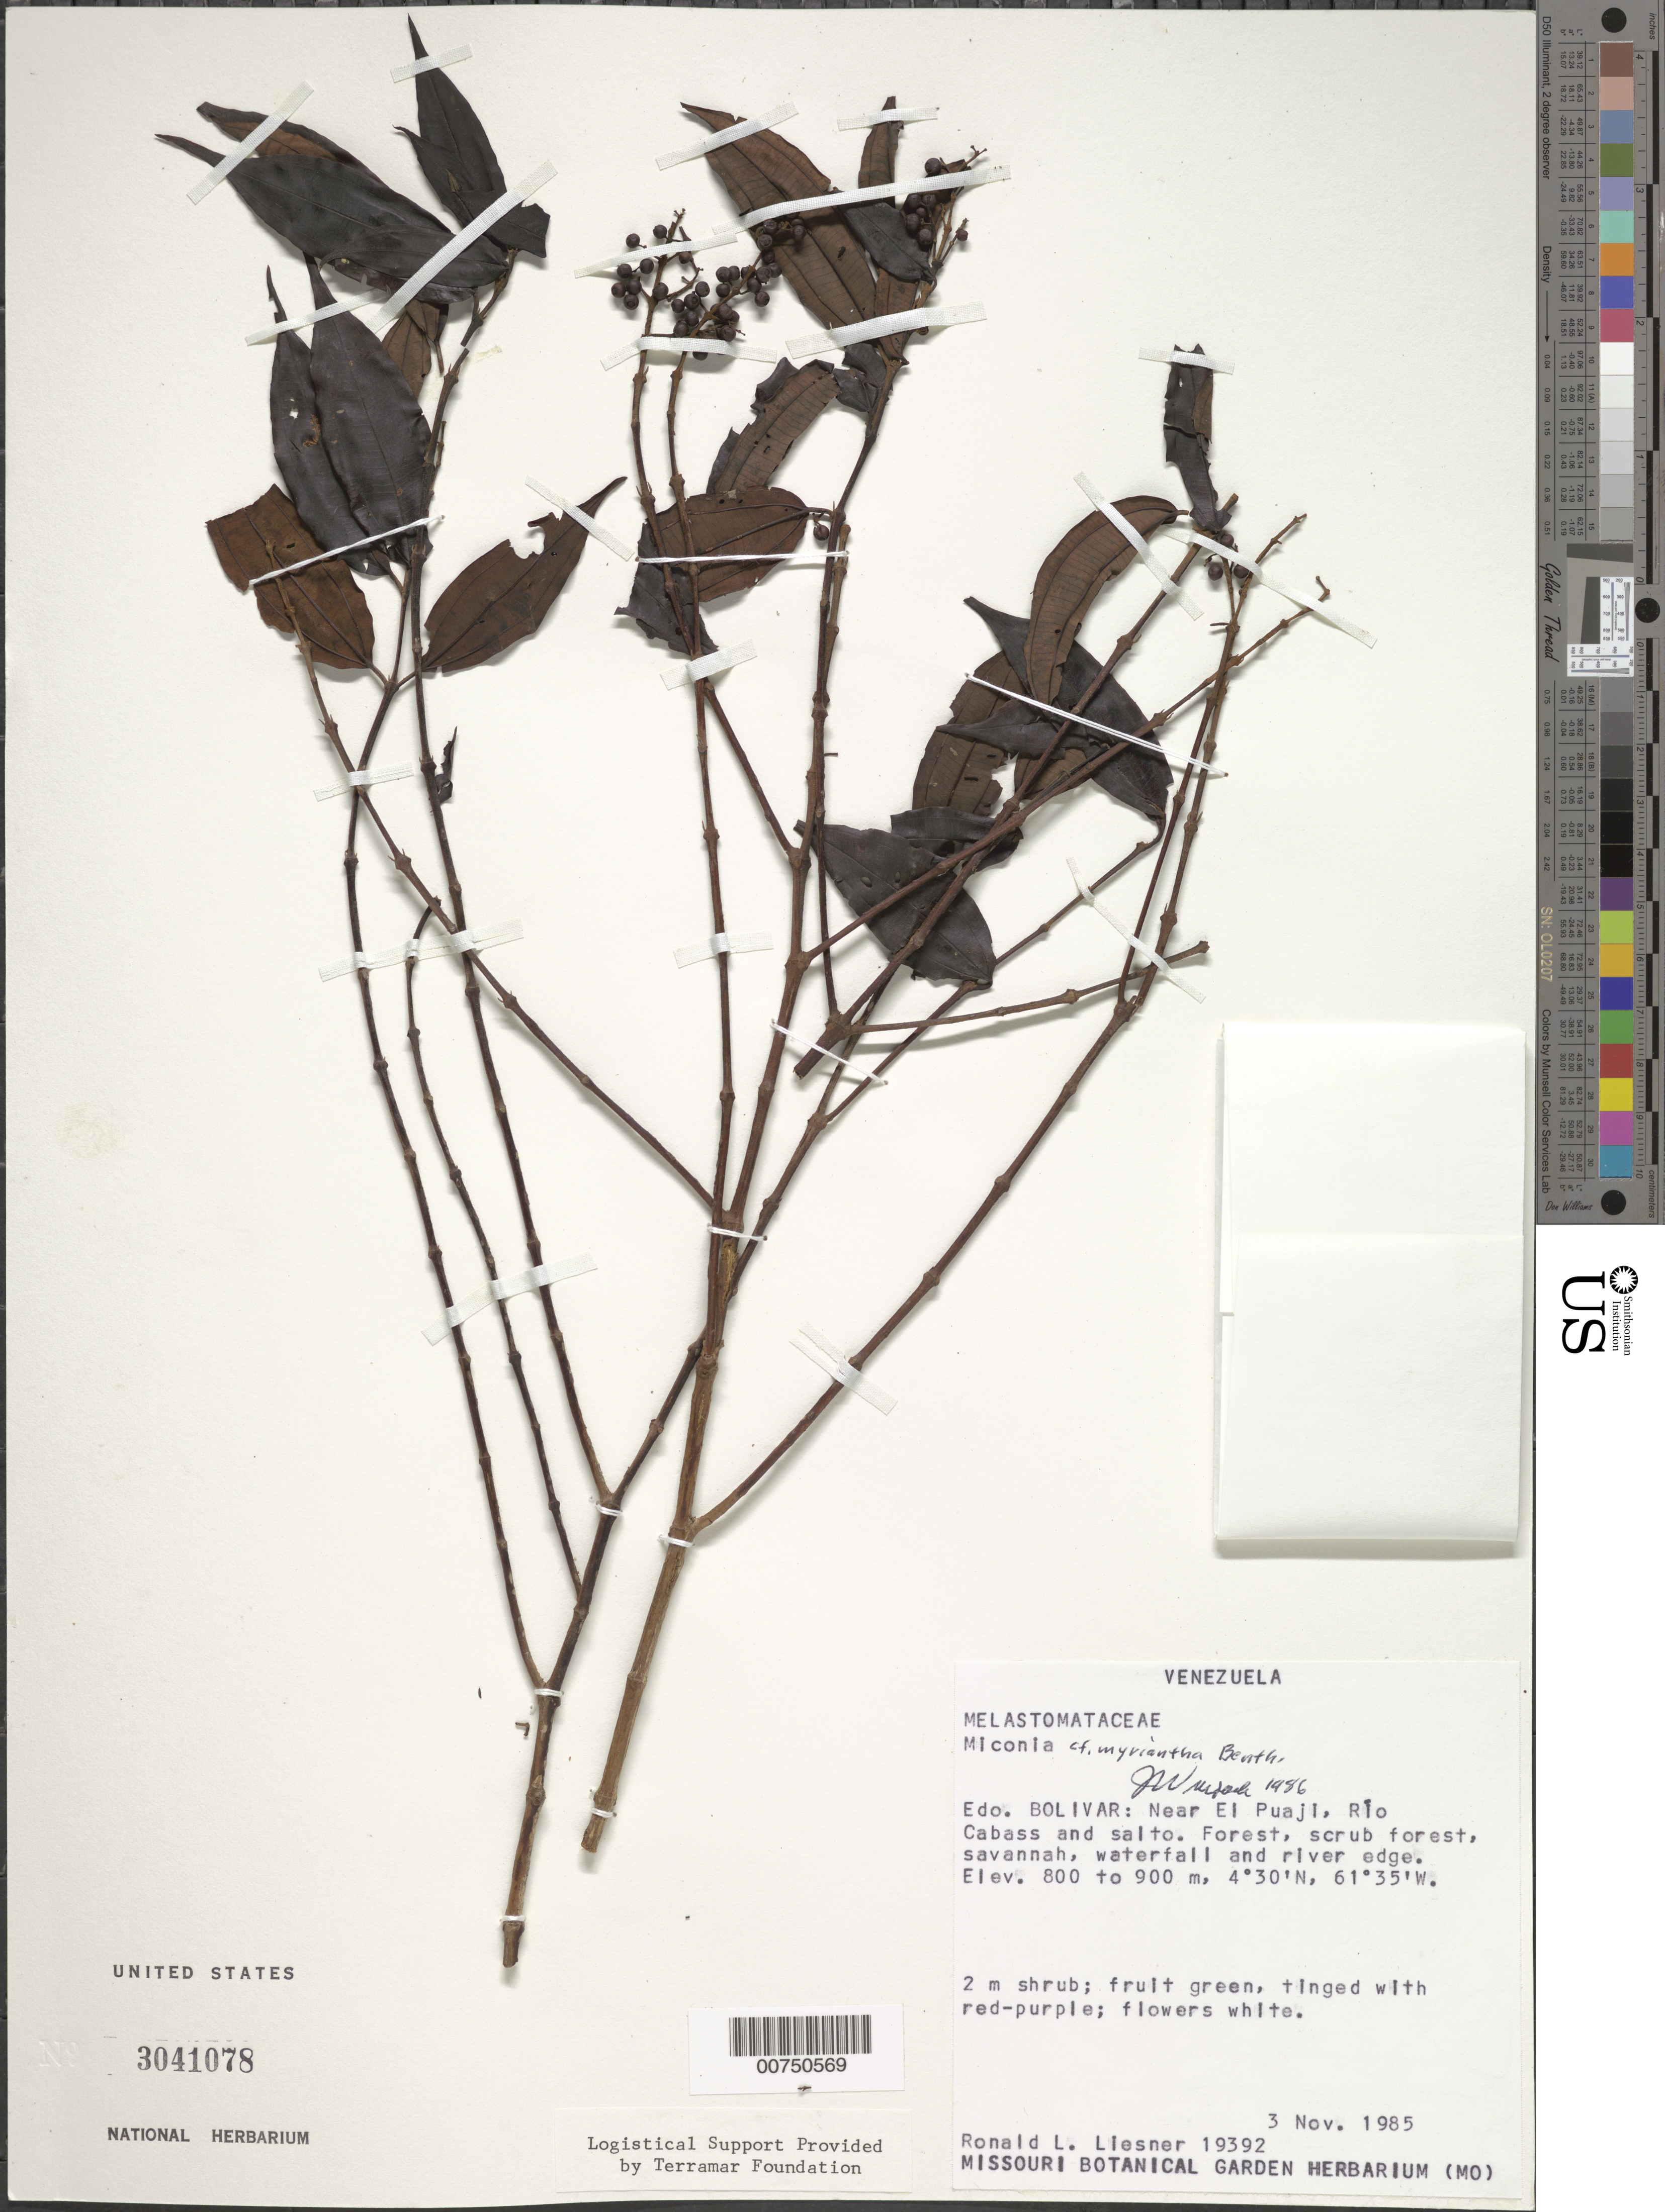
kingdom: Plantae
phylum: Tracheophyta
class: Magnoliopsida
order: Myrtales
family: Melastomataceae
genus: Miconia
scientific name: Miconia myriantha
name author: Benth.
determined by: Wurdack, John J., (US), US (UNITED STATES)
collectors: R. L. Liesner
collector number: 19392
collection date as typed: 3-Nov-85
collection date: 1985-11-03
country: Venezuela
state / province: Bolívar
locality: El Pauji, Río Cabass and salto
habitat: Forest, scrub forest, savanna, waterfall and river edge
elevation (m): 800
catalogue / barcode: US 3041078